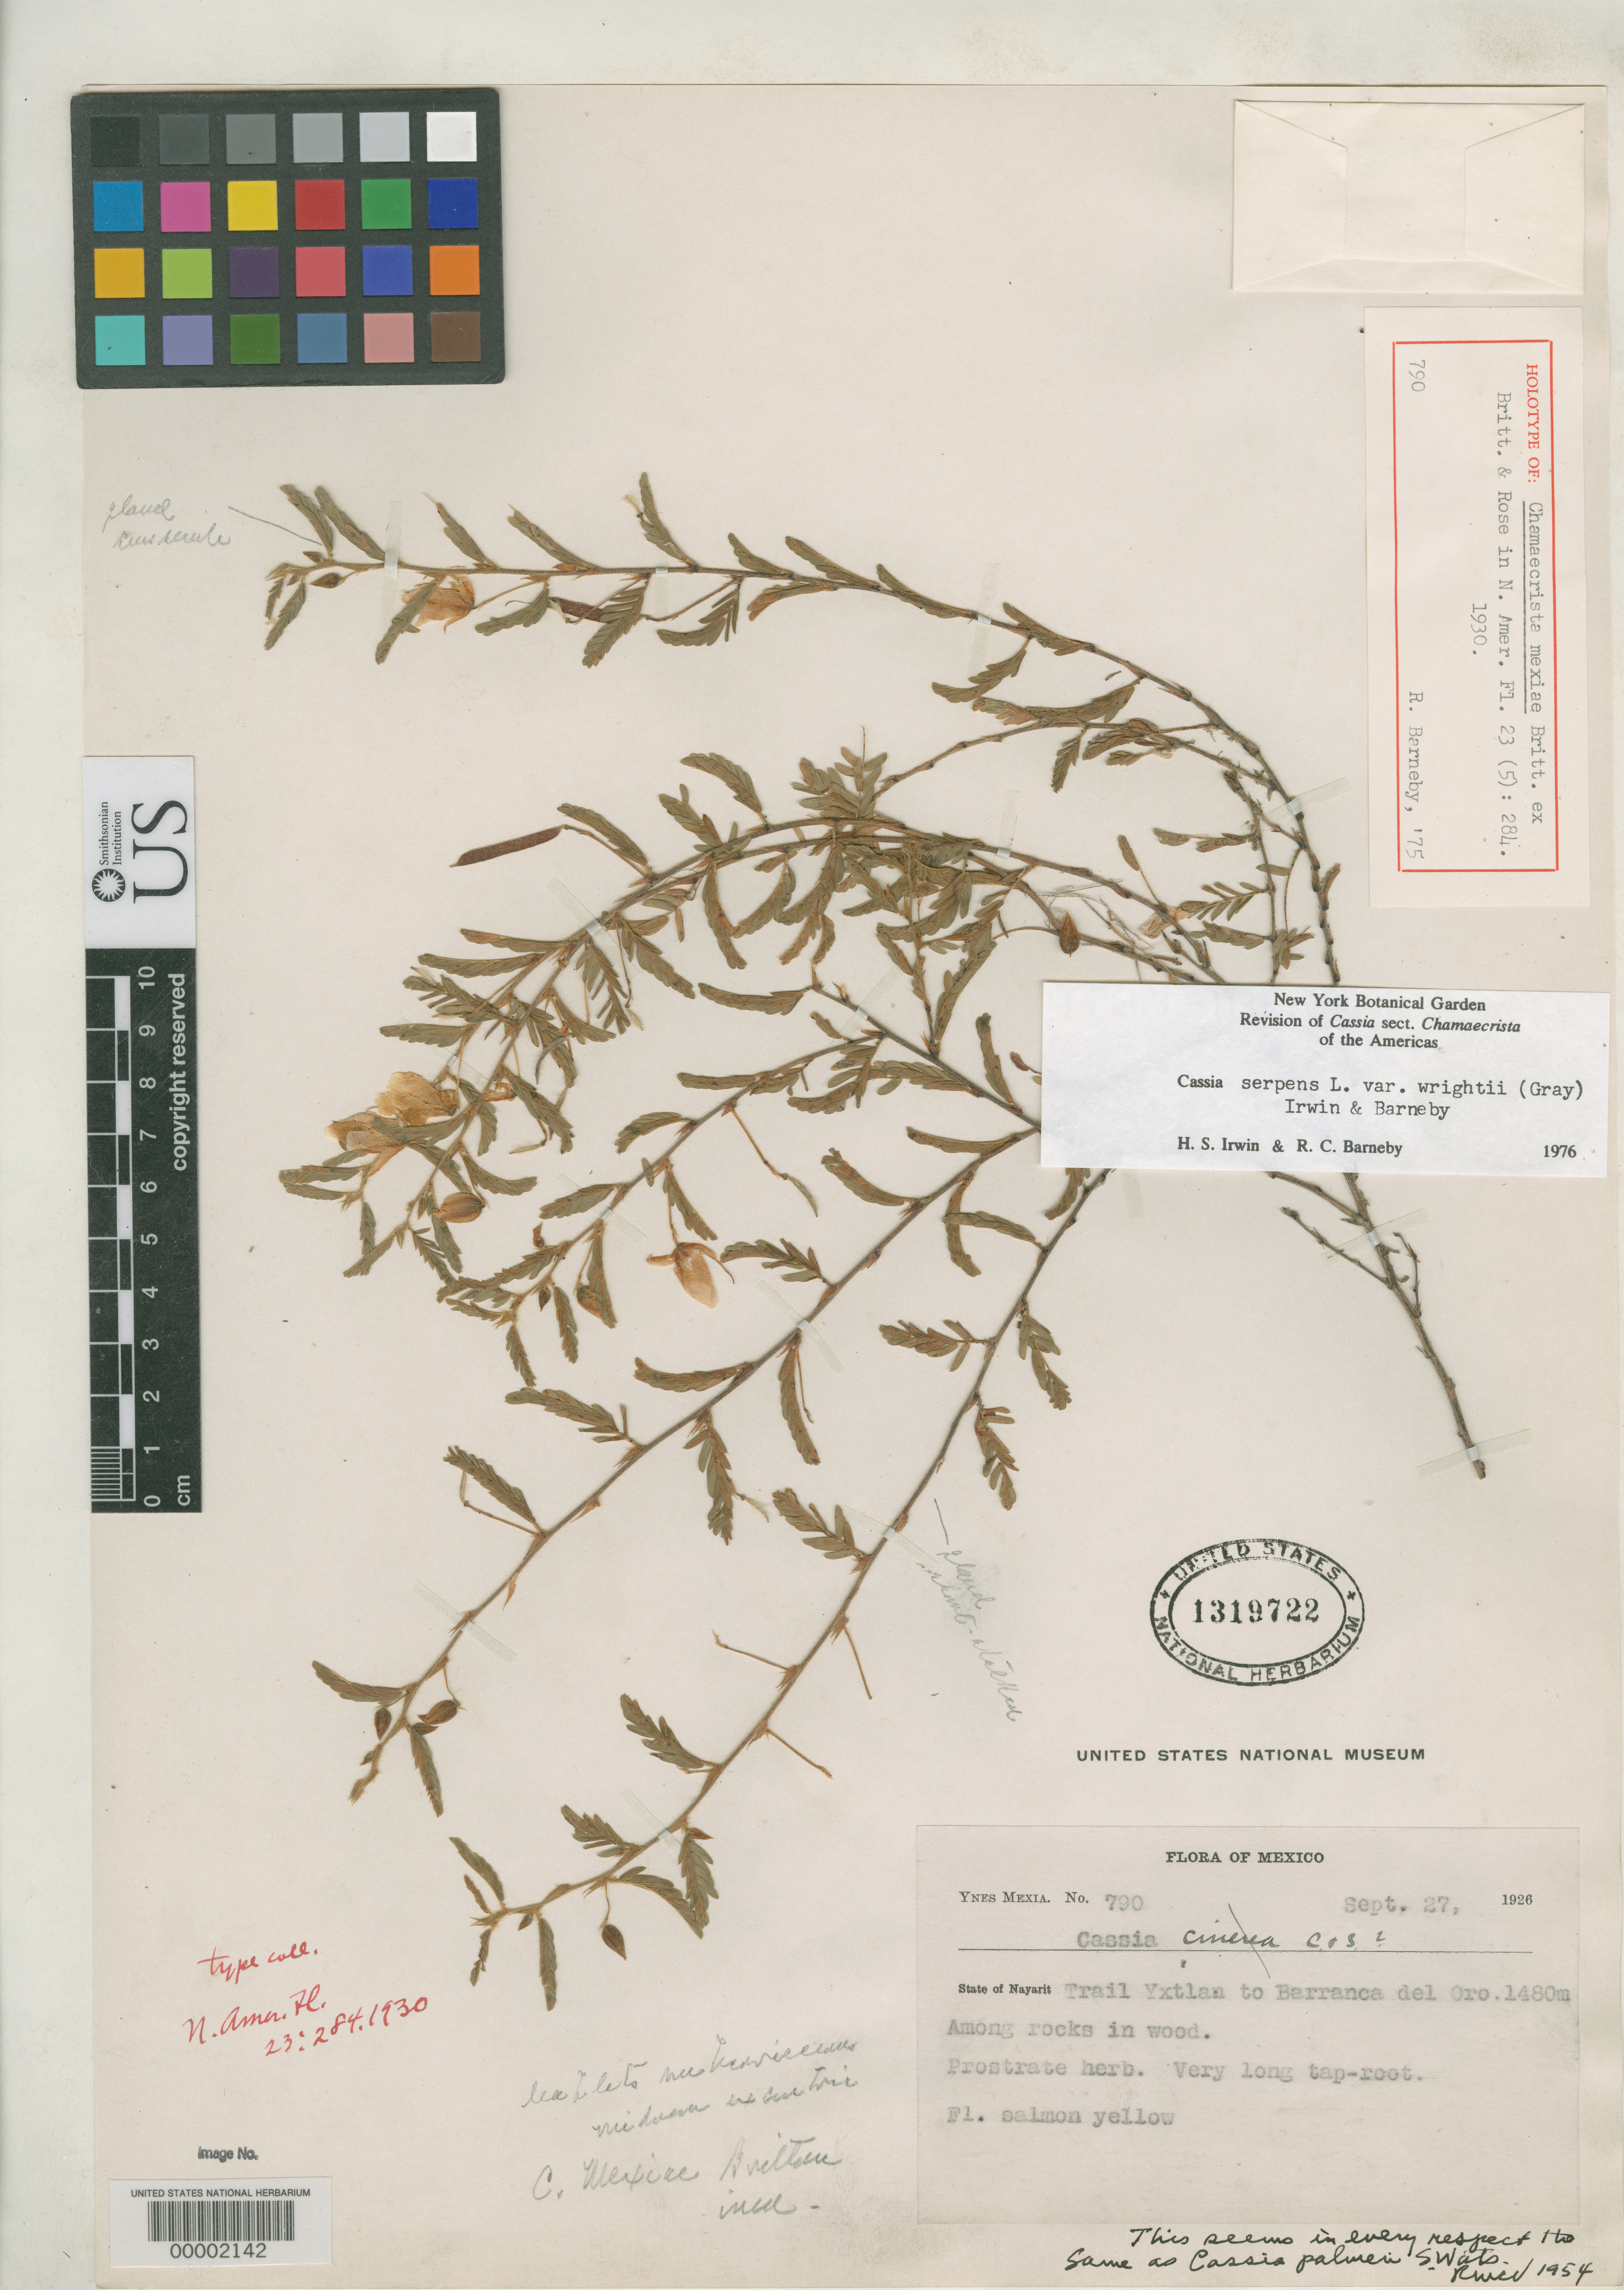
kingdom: Plantae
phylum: Tracheophyta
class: Magnoliopsida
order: Fabales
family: Fabaceae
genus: Chamaecrista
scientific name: Chamaecrista mexiae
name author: Britton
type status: Isotype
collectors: Y. Mexia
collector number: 790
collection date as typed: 27 Sep 1926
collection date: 1926-09-27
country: Mexico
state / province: Nayarit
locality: Trail Yxtlan to Barranca del Oro.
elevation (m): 1480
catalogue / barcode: US 1319722